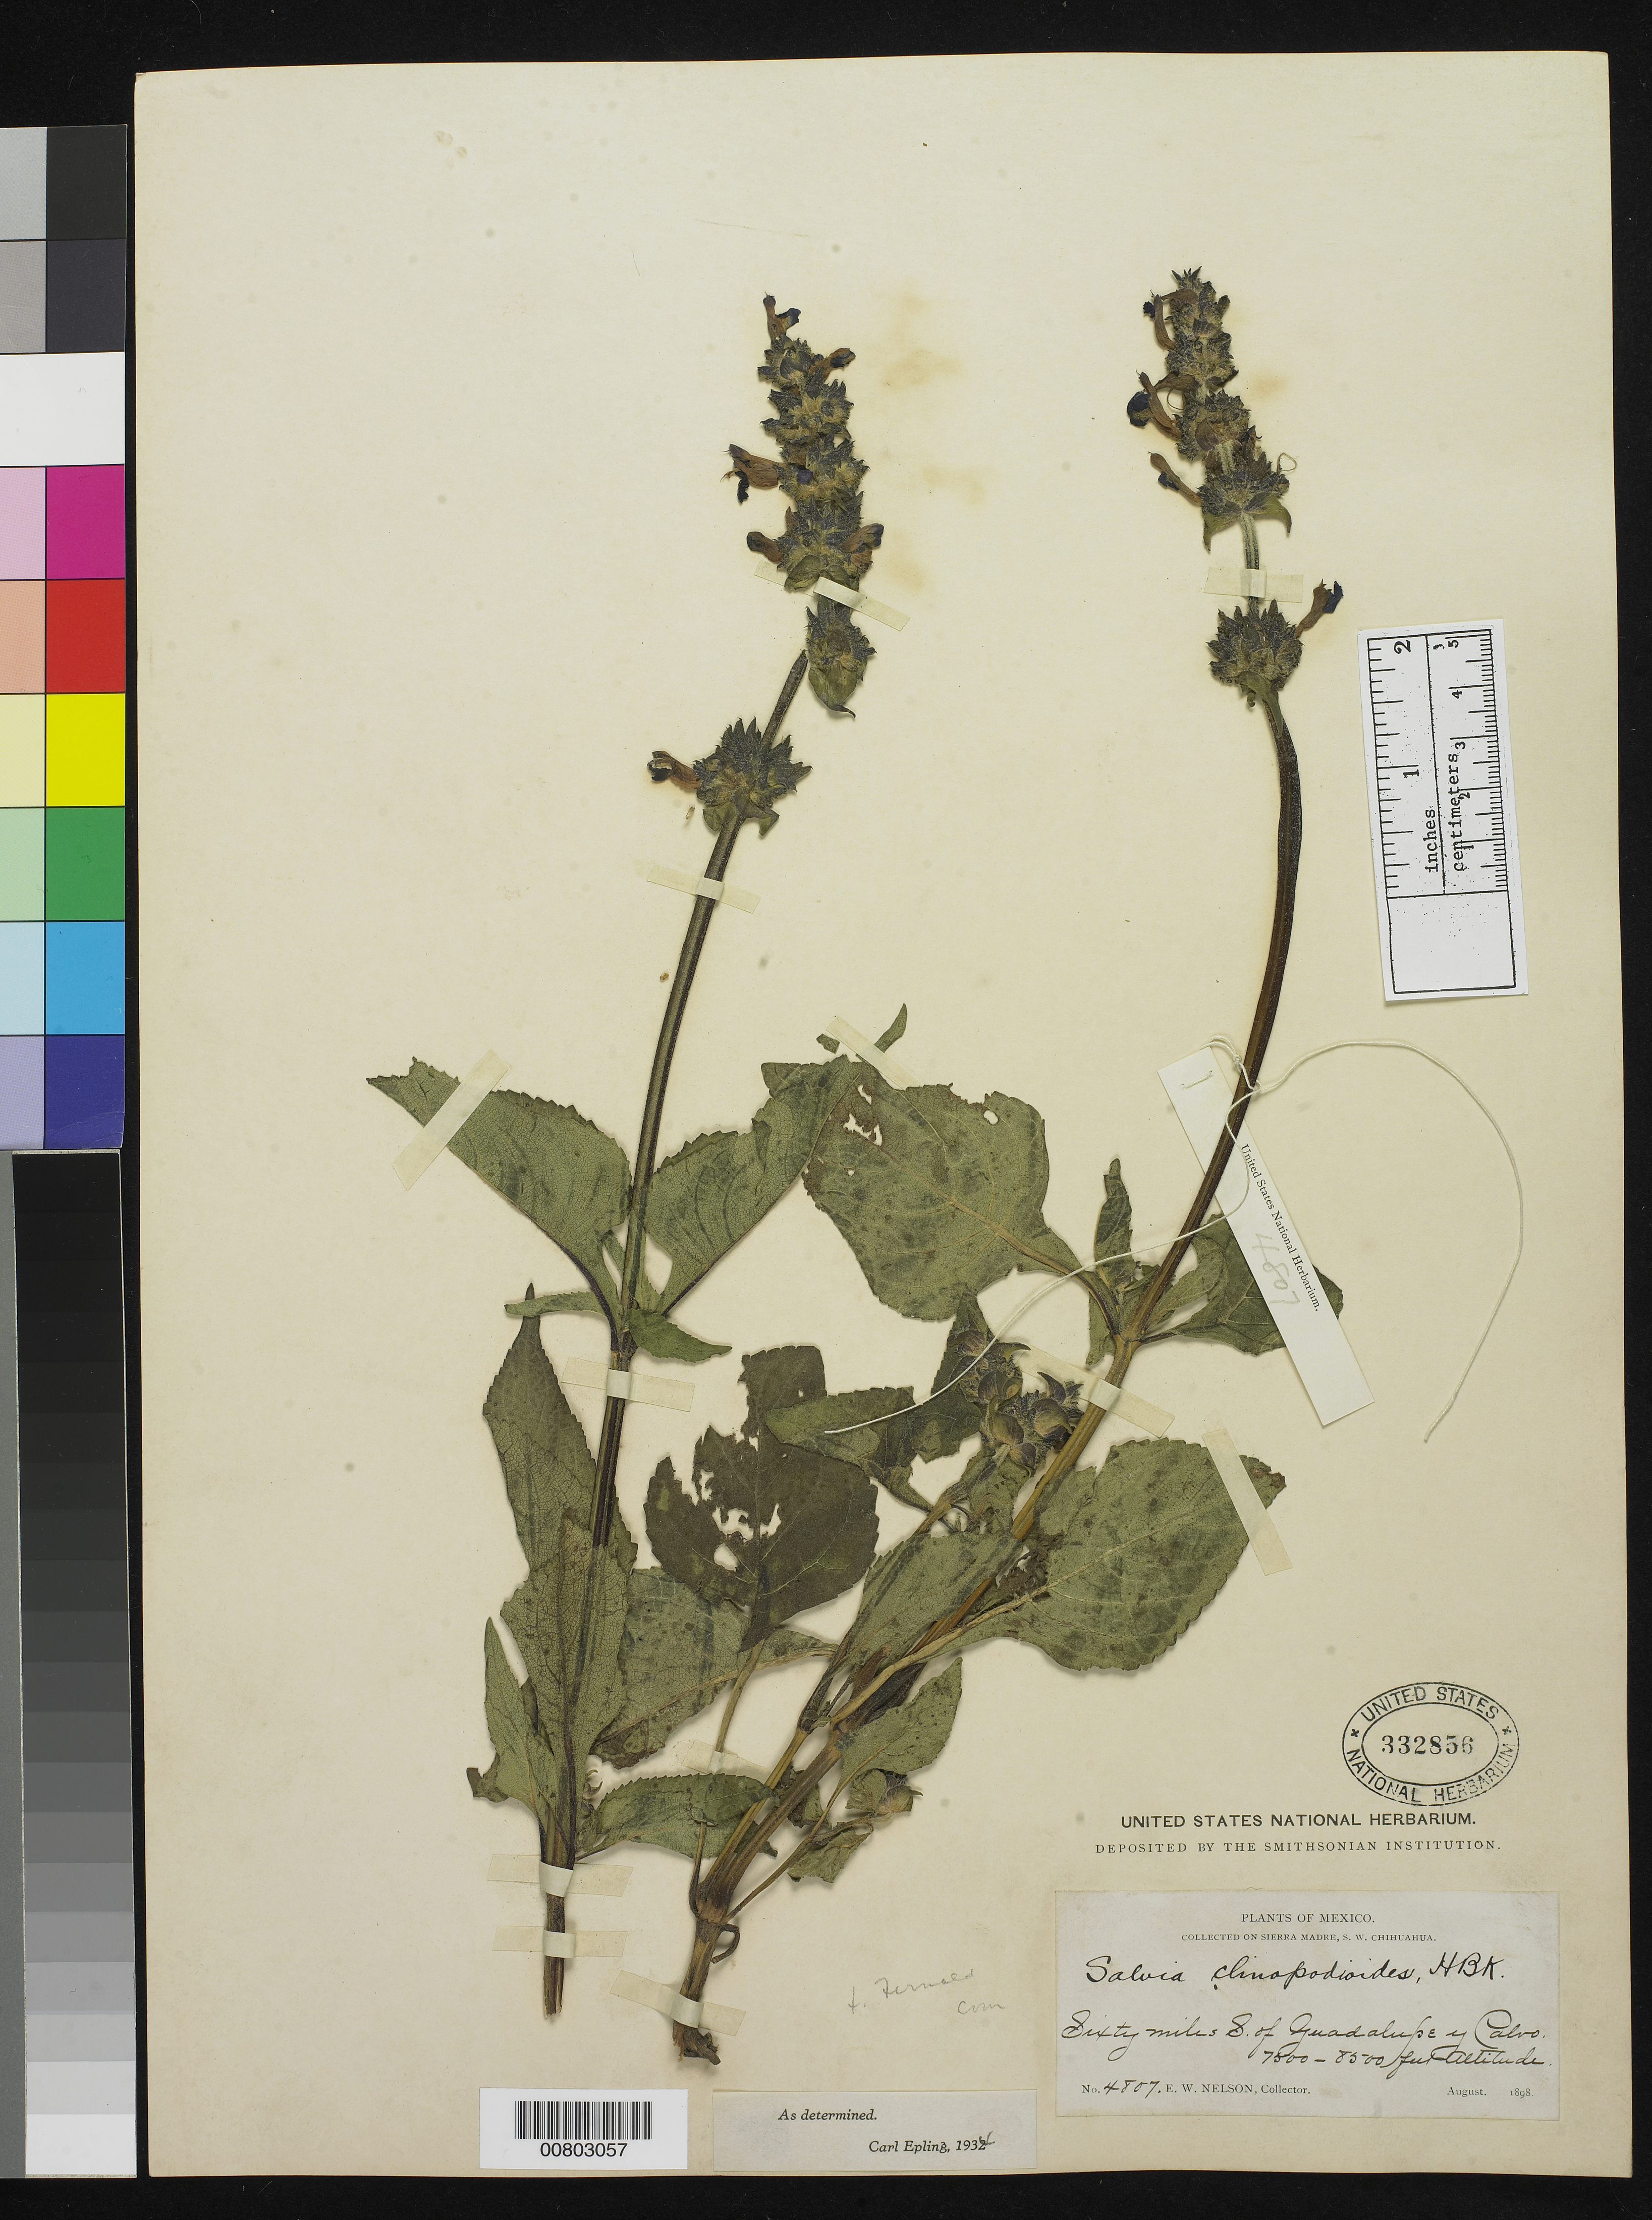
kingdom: Plantae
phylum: Tracheophyta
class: Magnoliopsida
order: Lamiales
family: Lamiaceae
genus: Salvia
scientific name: Salvia clinopodioides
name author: Kunth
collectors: E. W. Nelson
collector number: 4807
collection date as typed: Aug 1898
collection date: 1898-08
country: Mexico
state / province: Chihuahua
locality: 60 miles S of Guadalupe y Calvo, Chihuahua.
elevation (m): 2286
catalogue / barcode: US 332856